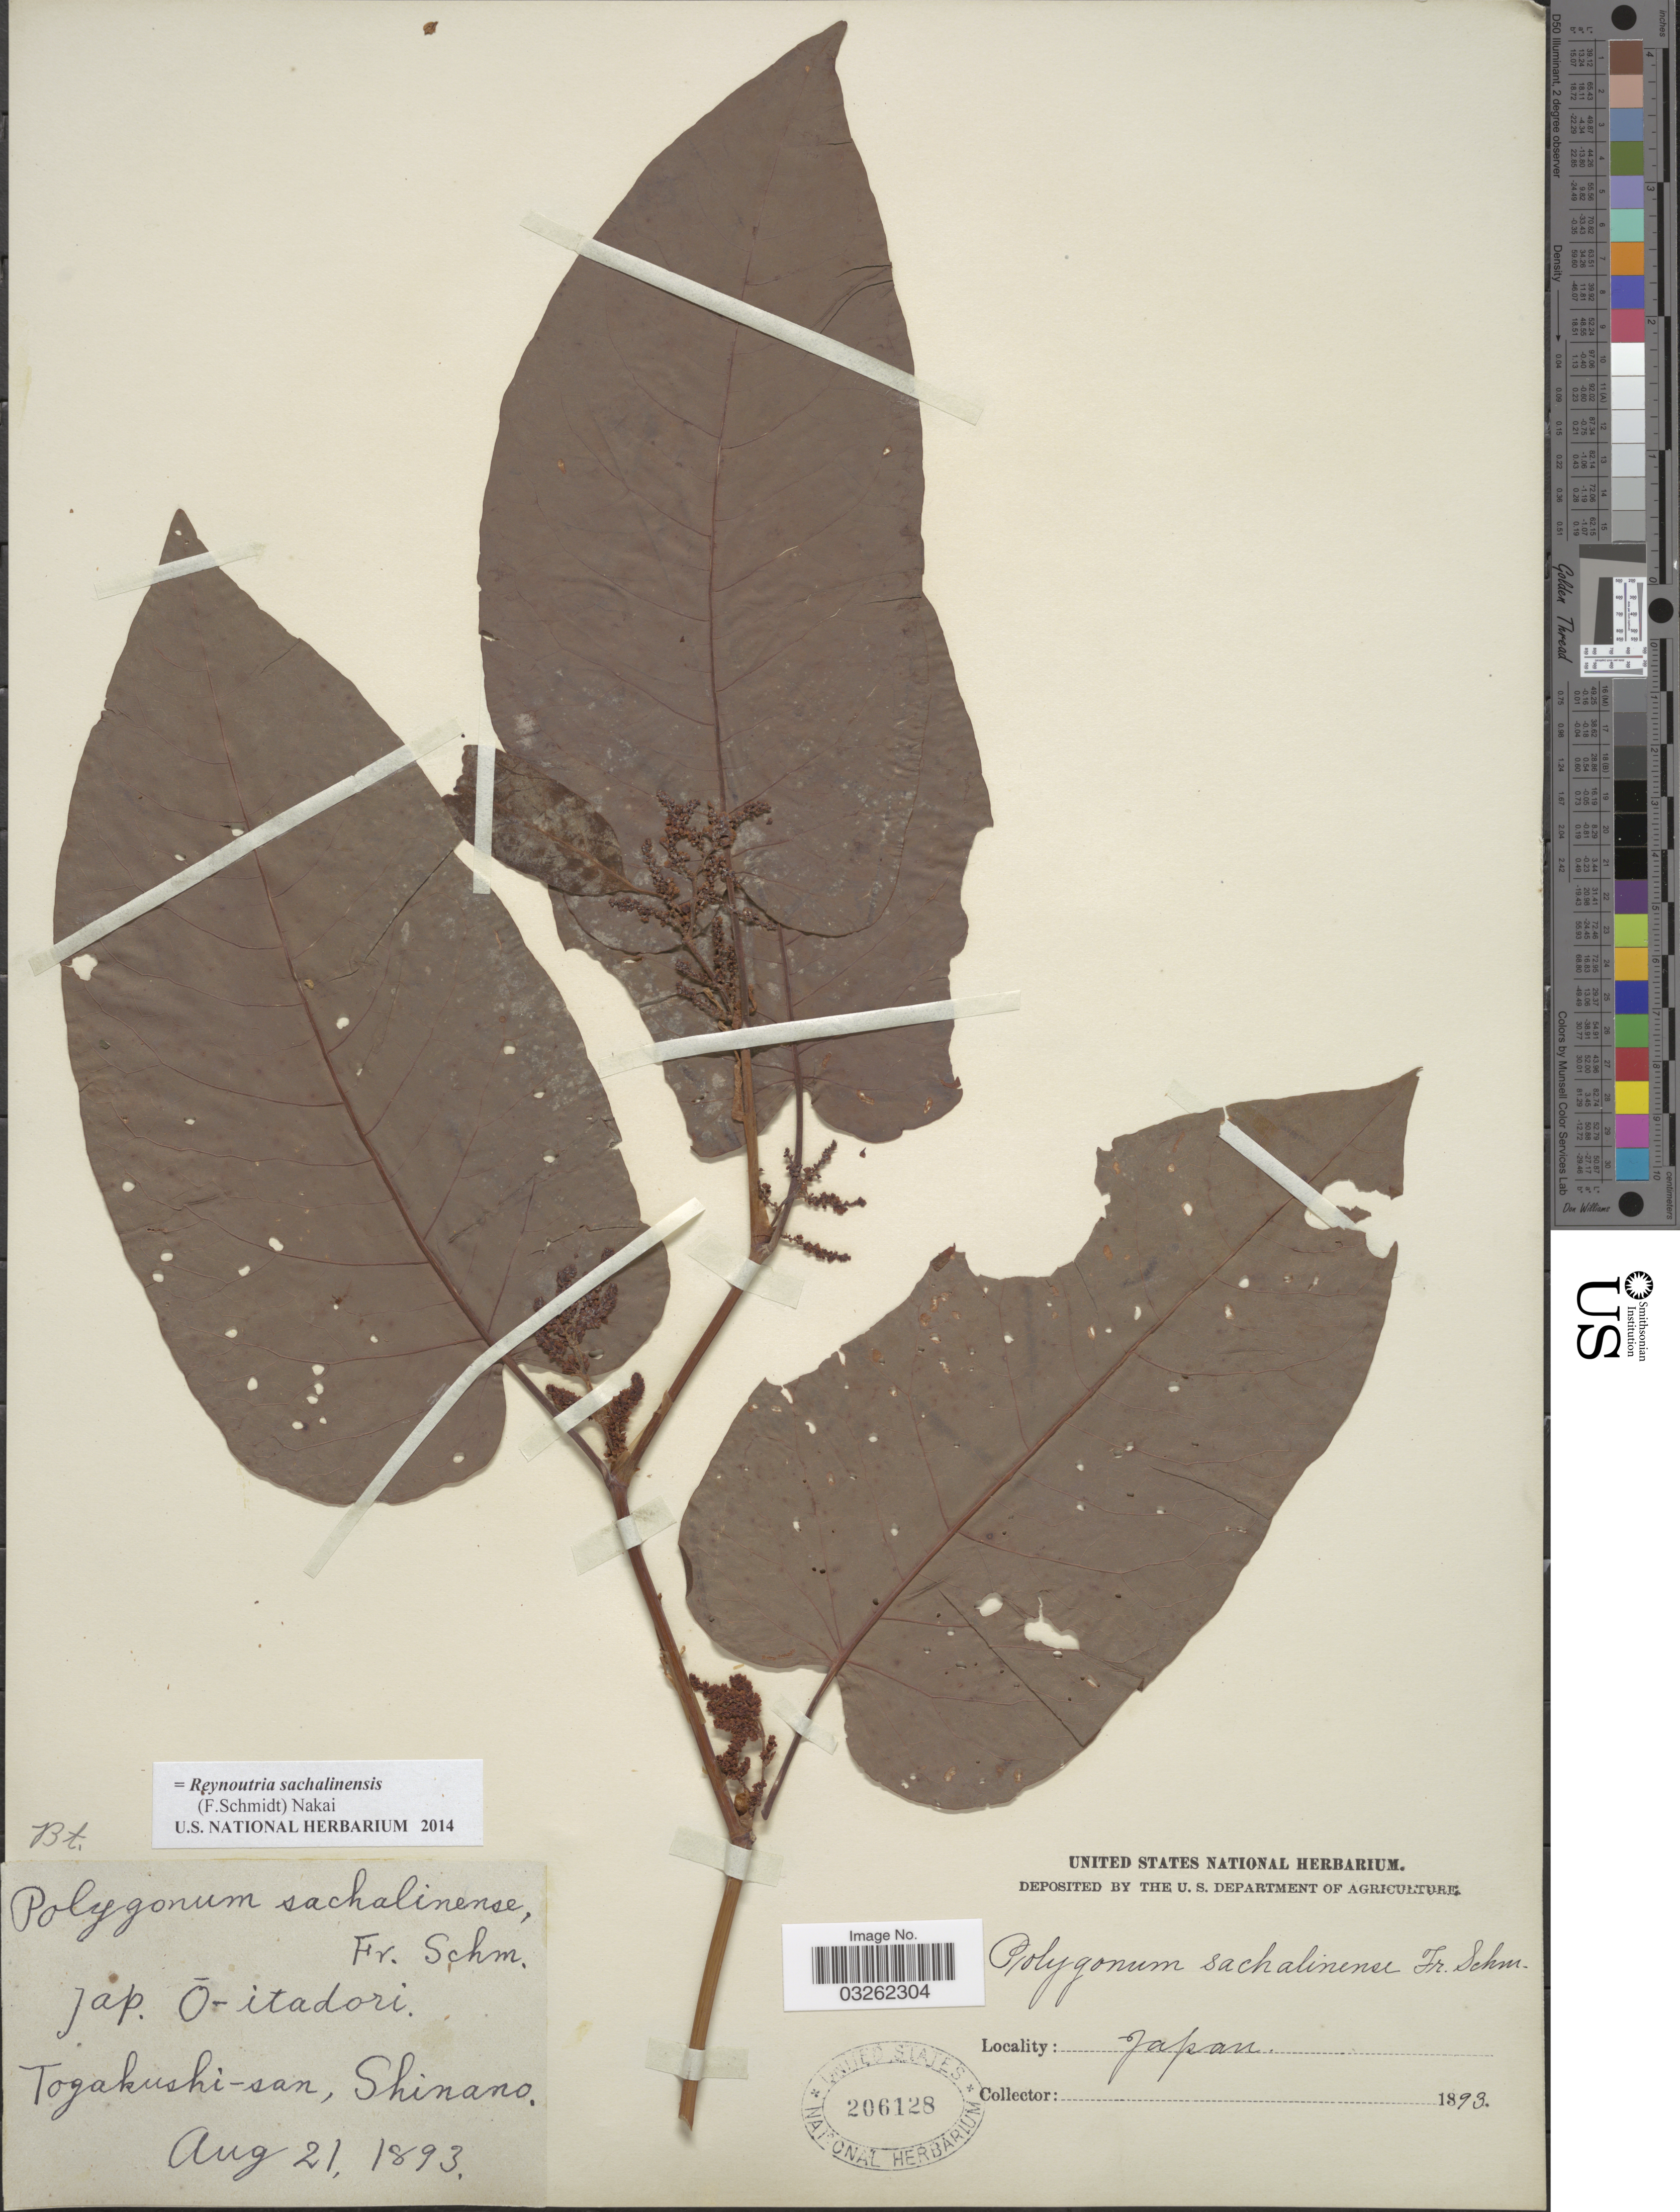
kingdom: Plantae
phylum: Tracheophyta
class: Magnoliopsida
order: Caryophyllales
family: Polygonaceae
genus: Reynoutria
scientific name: Reynoutria sachalinensis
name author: (F. Schmidt) Nakai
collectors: ex herb. United States National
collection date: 1893-08-21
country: Japan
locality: Togakushi-san, Shinano.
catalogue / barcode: US 206128